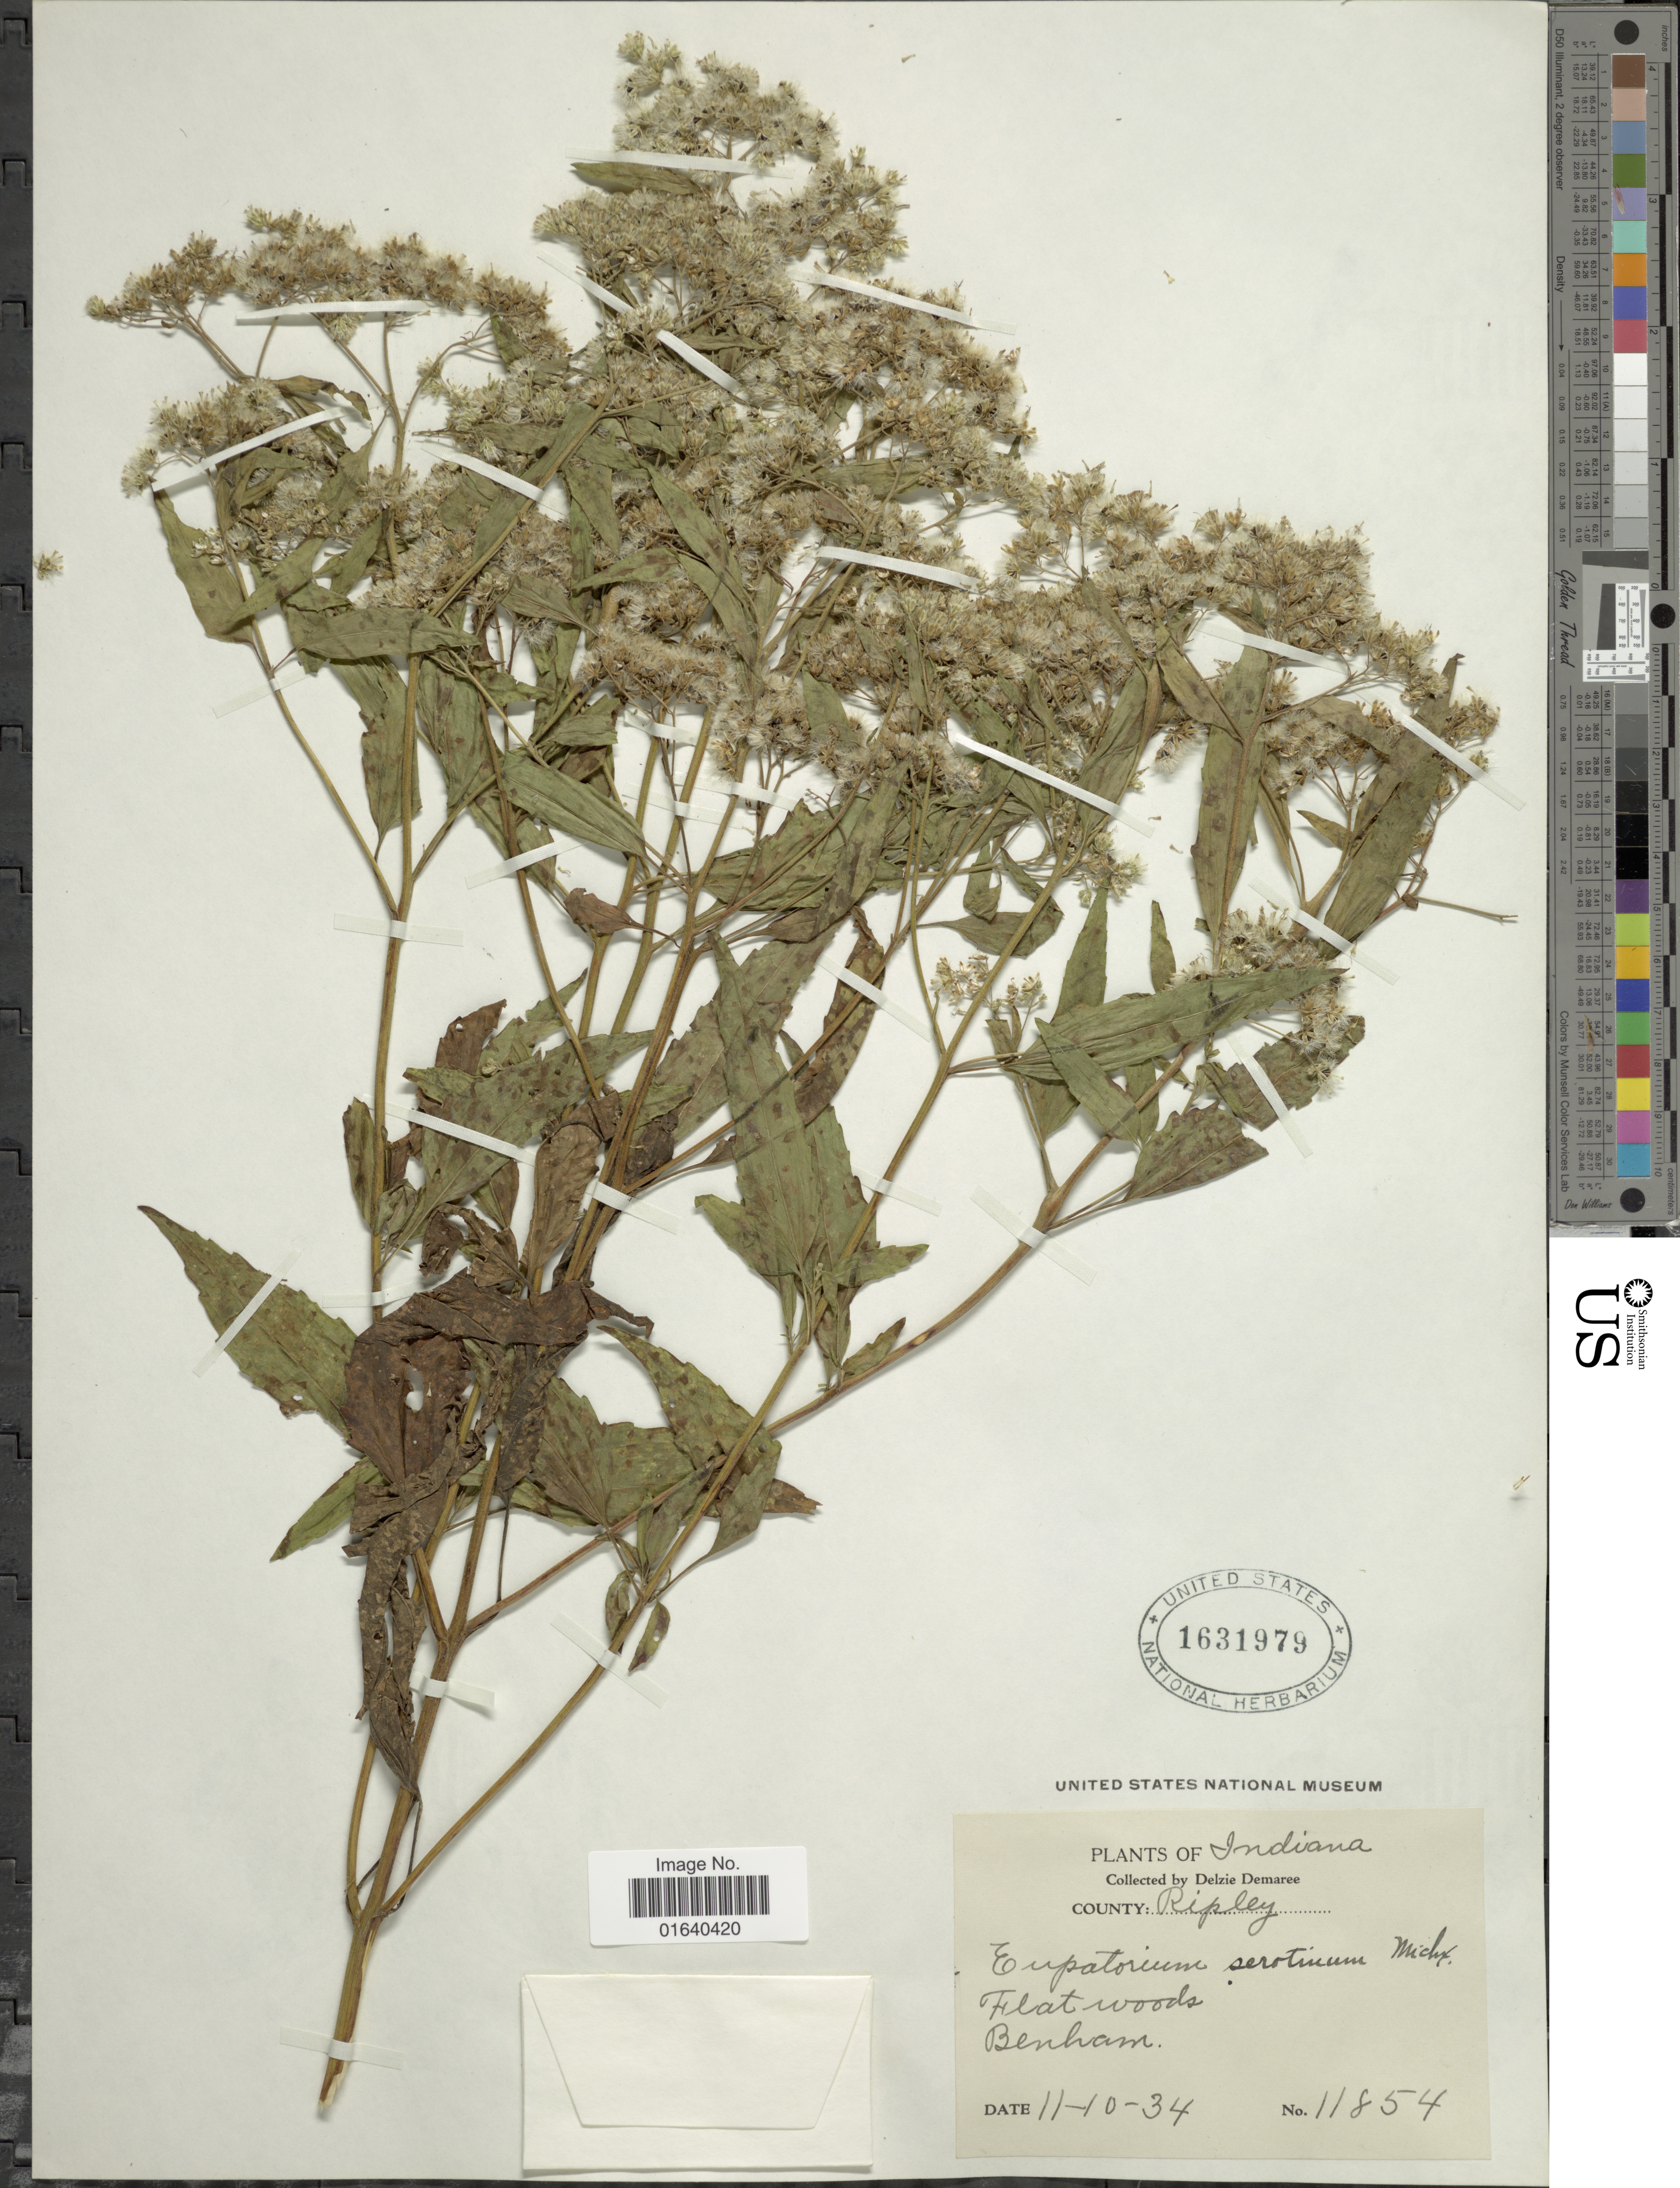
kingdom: Plantae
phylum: Tracheophyta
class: Magnoliopsida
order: Asterales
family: Asteraceae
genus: Eupatorium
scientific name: Eupatorium serotinum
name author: Michx.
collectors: D. Demaree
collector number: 11854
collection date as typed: Transcribed d/m/y: 11/10/34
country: United States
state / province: Indiana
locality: County: Ripley, Benham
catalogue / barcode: US 1631979